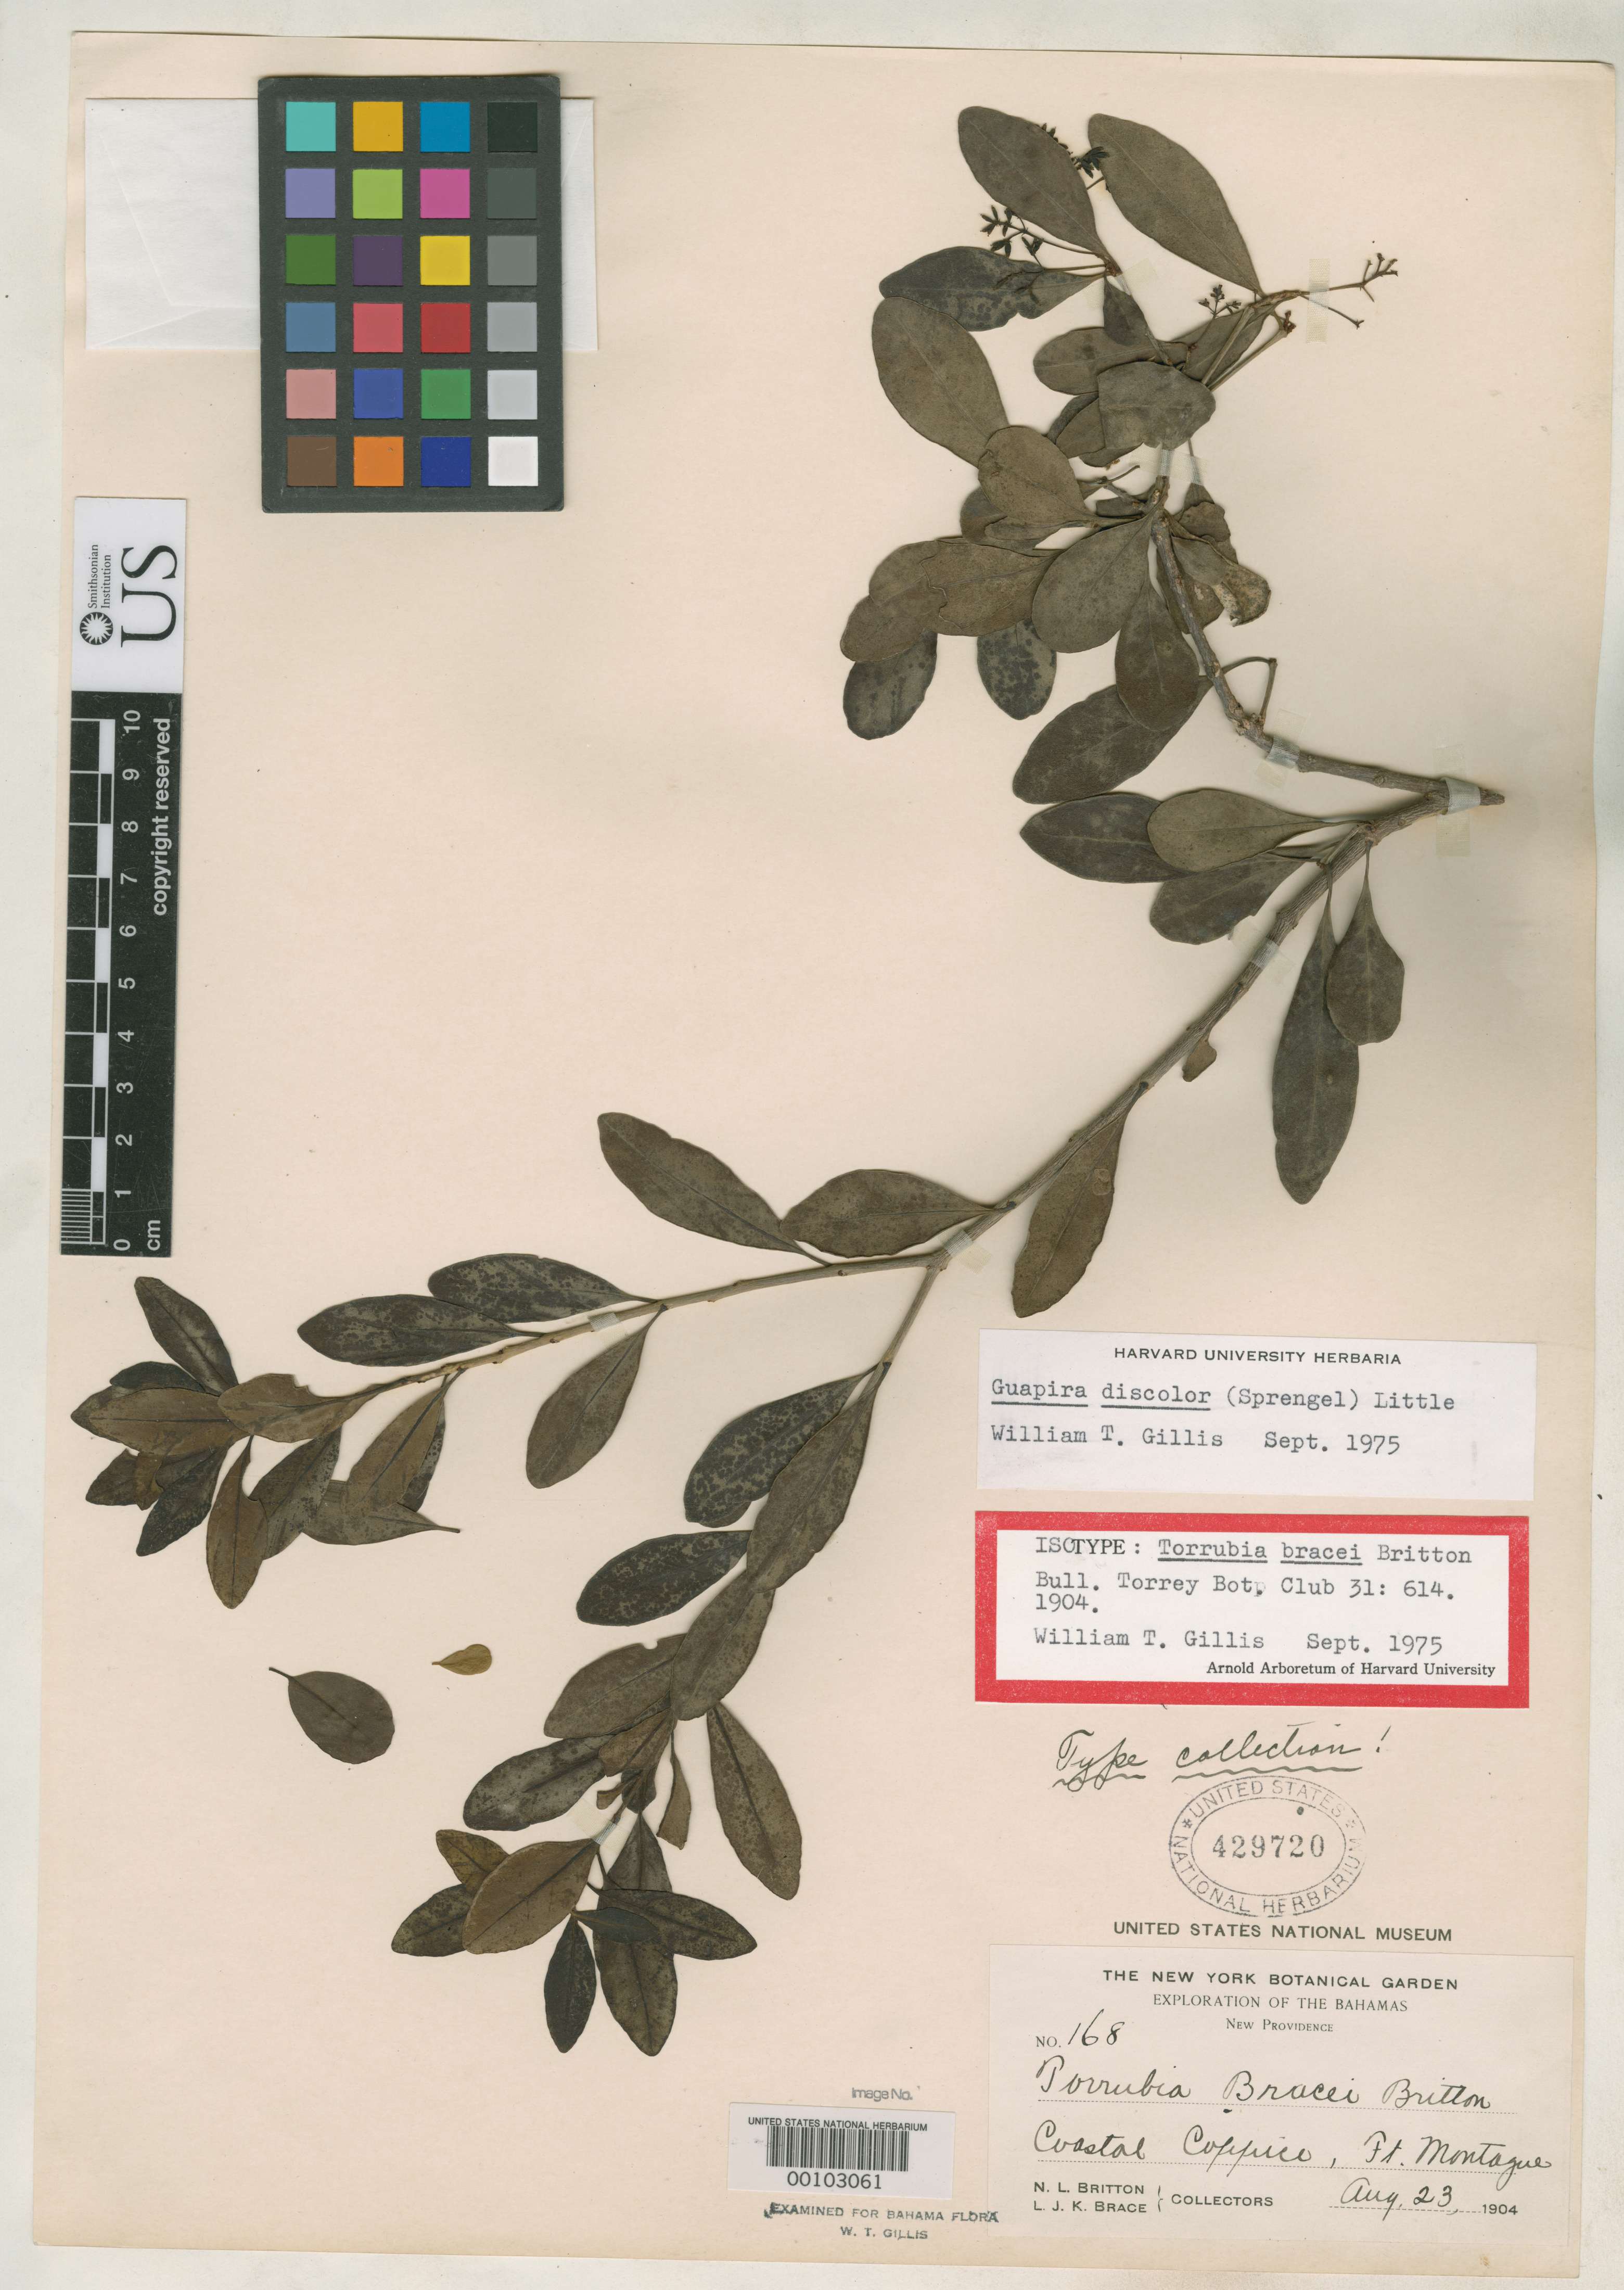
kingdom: Plantae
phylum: Tracheophyta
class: Magnoliopsida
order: Caryophyllales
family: Nyctaginaceae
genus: Torrubia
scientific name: Torrubia bracei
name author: Britton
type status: Isotype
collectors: N. Britton & L. J. K. Brace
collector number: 168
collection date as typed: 23 Aug 1904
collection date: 1904-08-23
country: Bahamas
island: New Providence Island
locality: Ft. Montague.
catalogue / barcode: US 429720